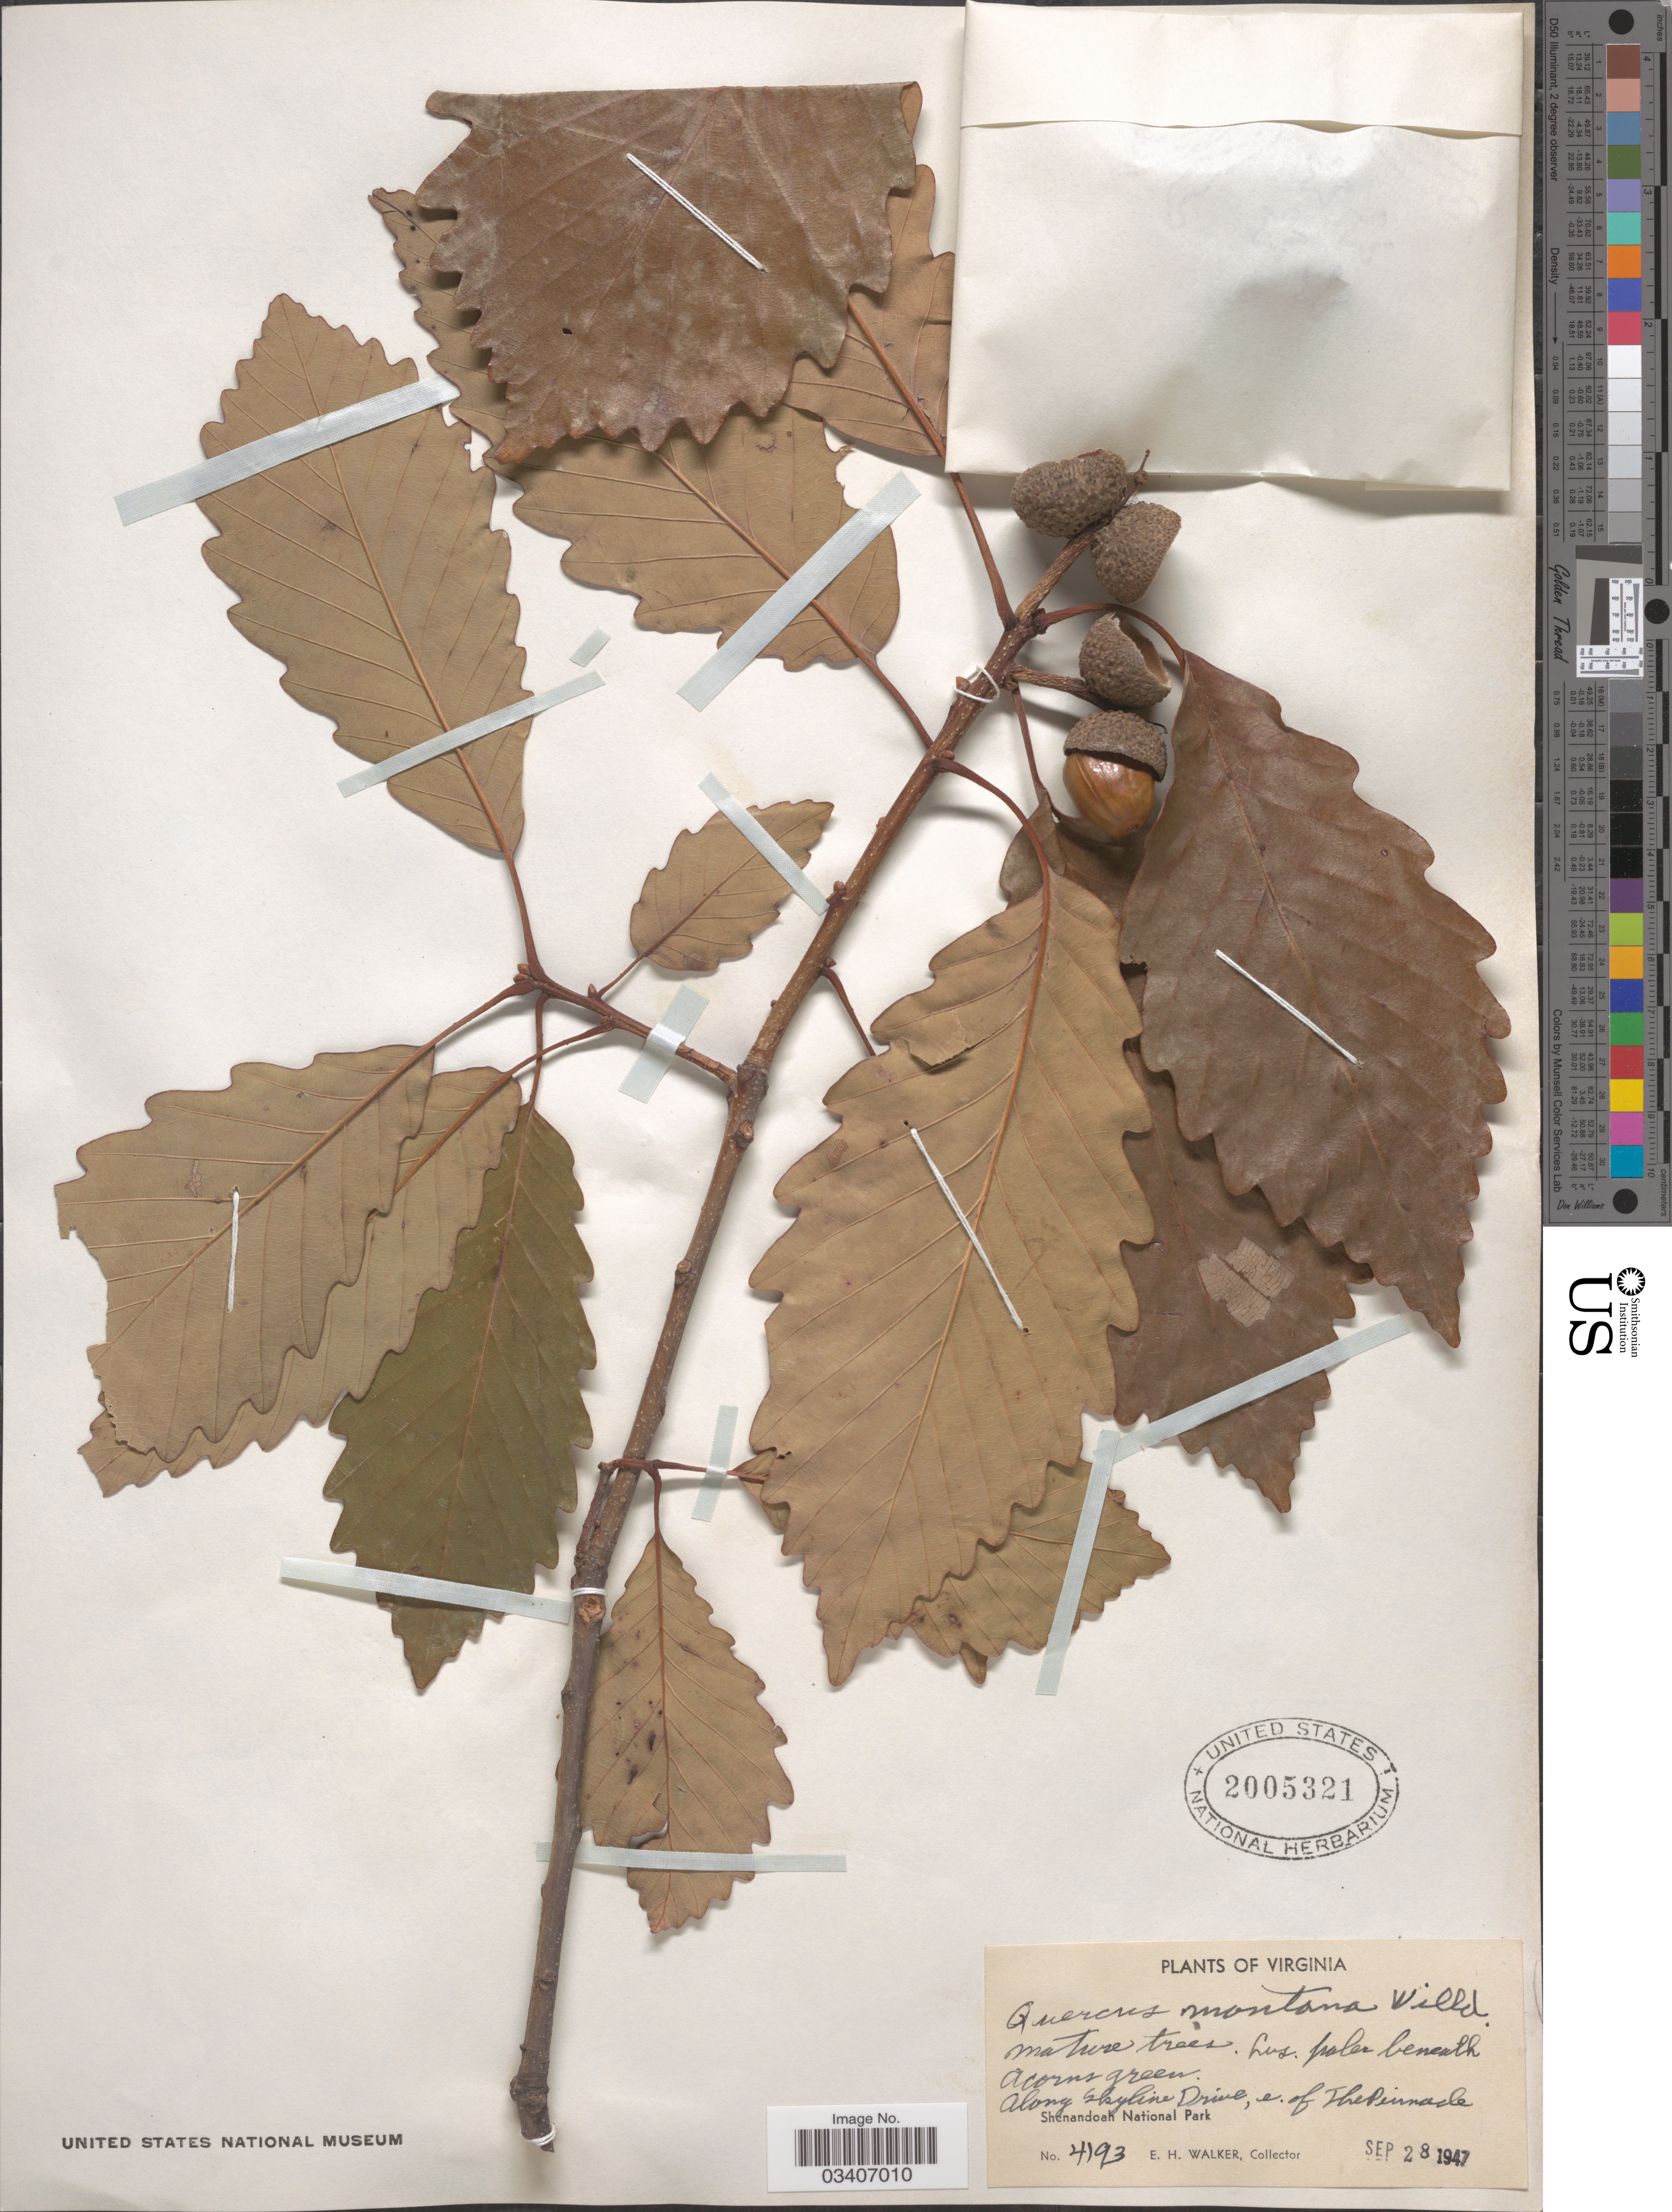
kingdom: Plantae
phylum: Tracheophyta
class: Magnoliopsida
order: Fagales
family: Fagaceae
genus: Quercus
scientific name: Quercus montana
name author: Willd.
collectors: E. H. Walker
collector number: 4193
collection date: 1947-09-28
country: United States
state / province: Virginia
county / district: Rappahannock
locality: Along Skyline Drive, e. of The Pinnacle, Shenandoah National Park.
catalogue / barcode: US 2005321